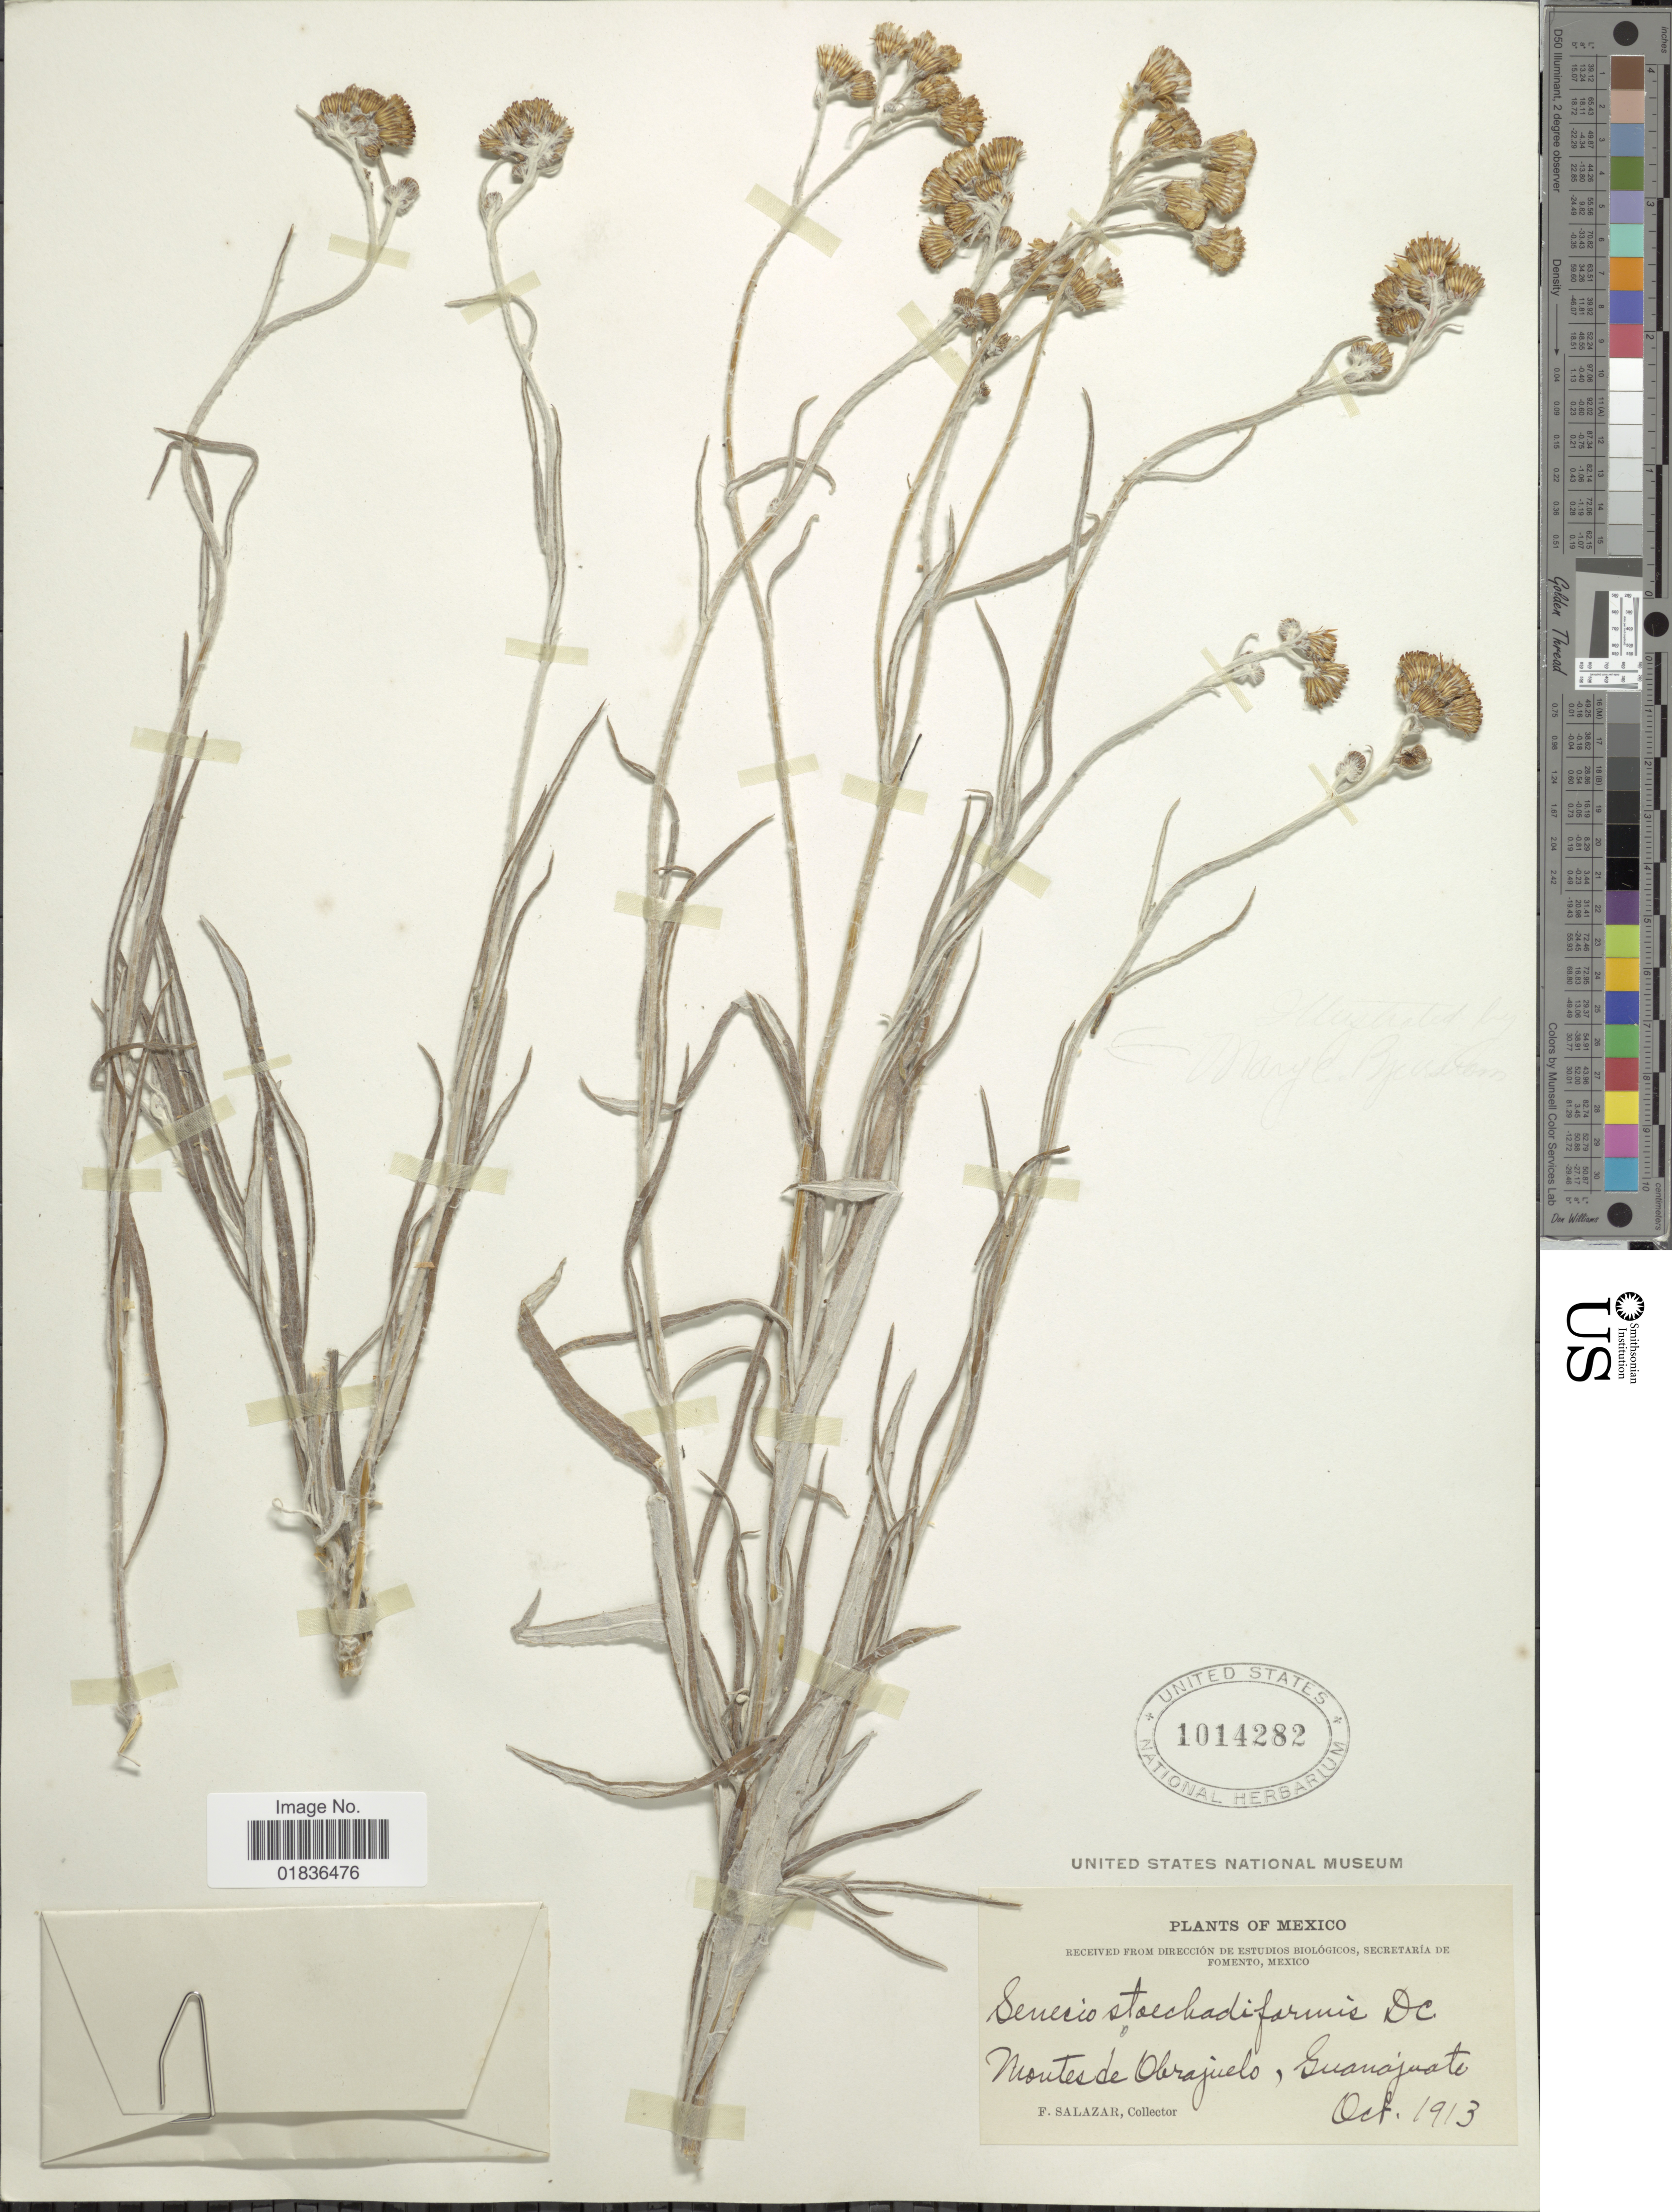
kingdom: Plantae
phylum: Tracheophyta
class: Magnoliopsida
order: Asterales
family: Asteraceae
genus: Senecio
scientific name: Senecio stoechadiformis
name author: DC.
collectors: F. Salazar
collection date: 1913-10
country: Mexico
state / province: Guanajuato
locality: Montes de Obrajuelo.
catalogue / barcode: US 1014282